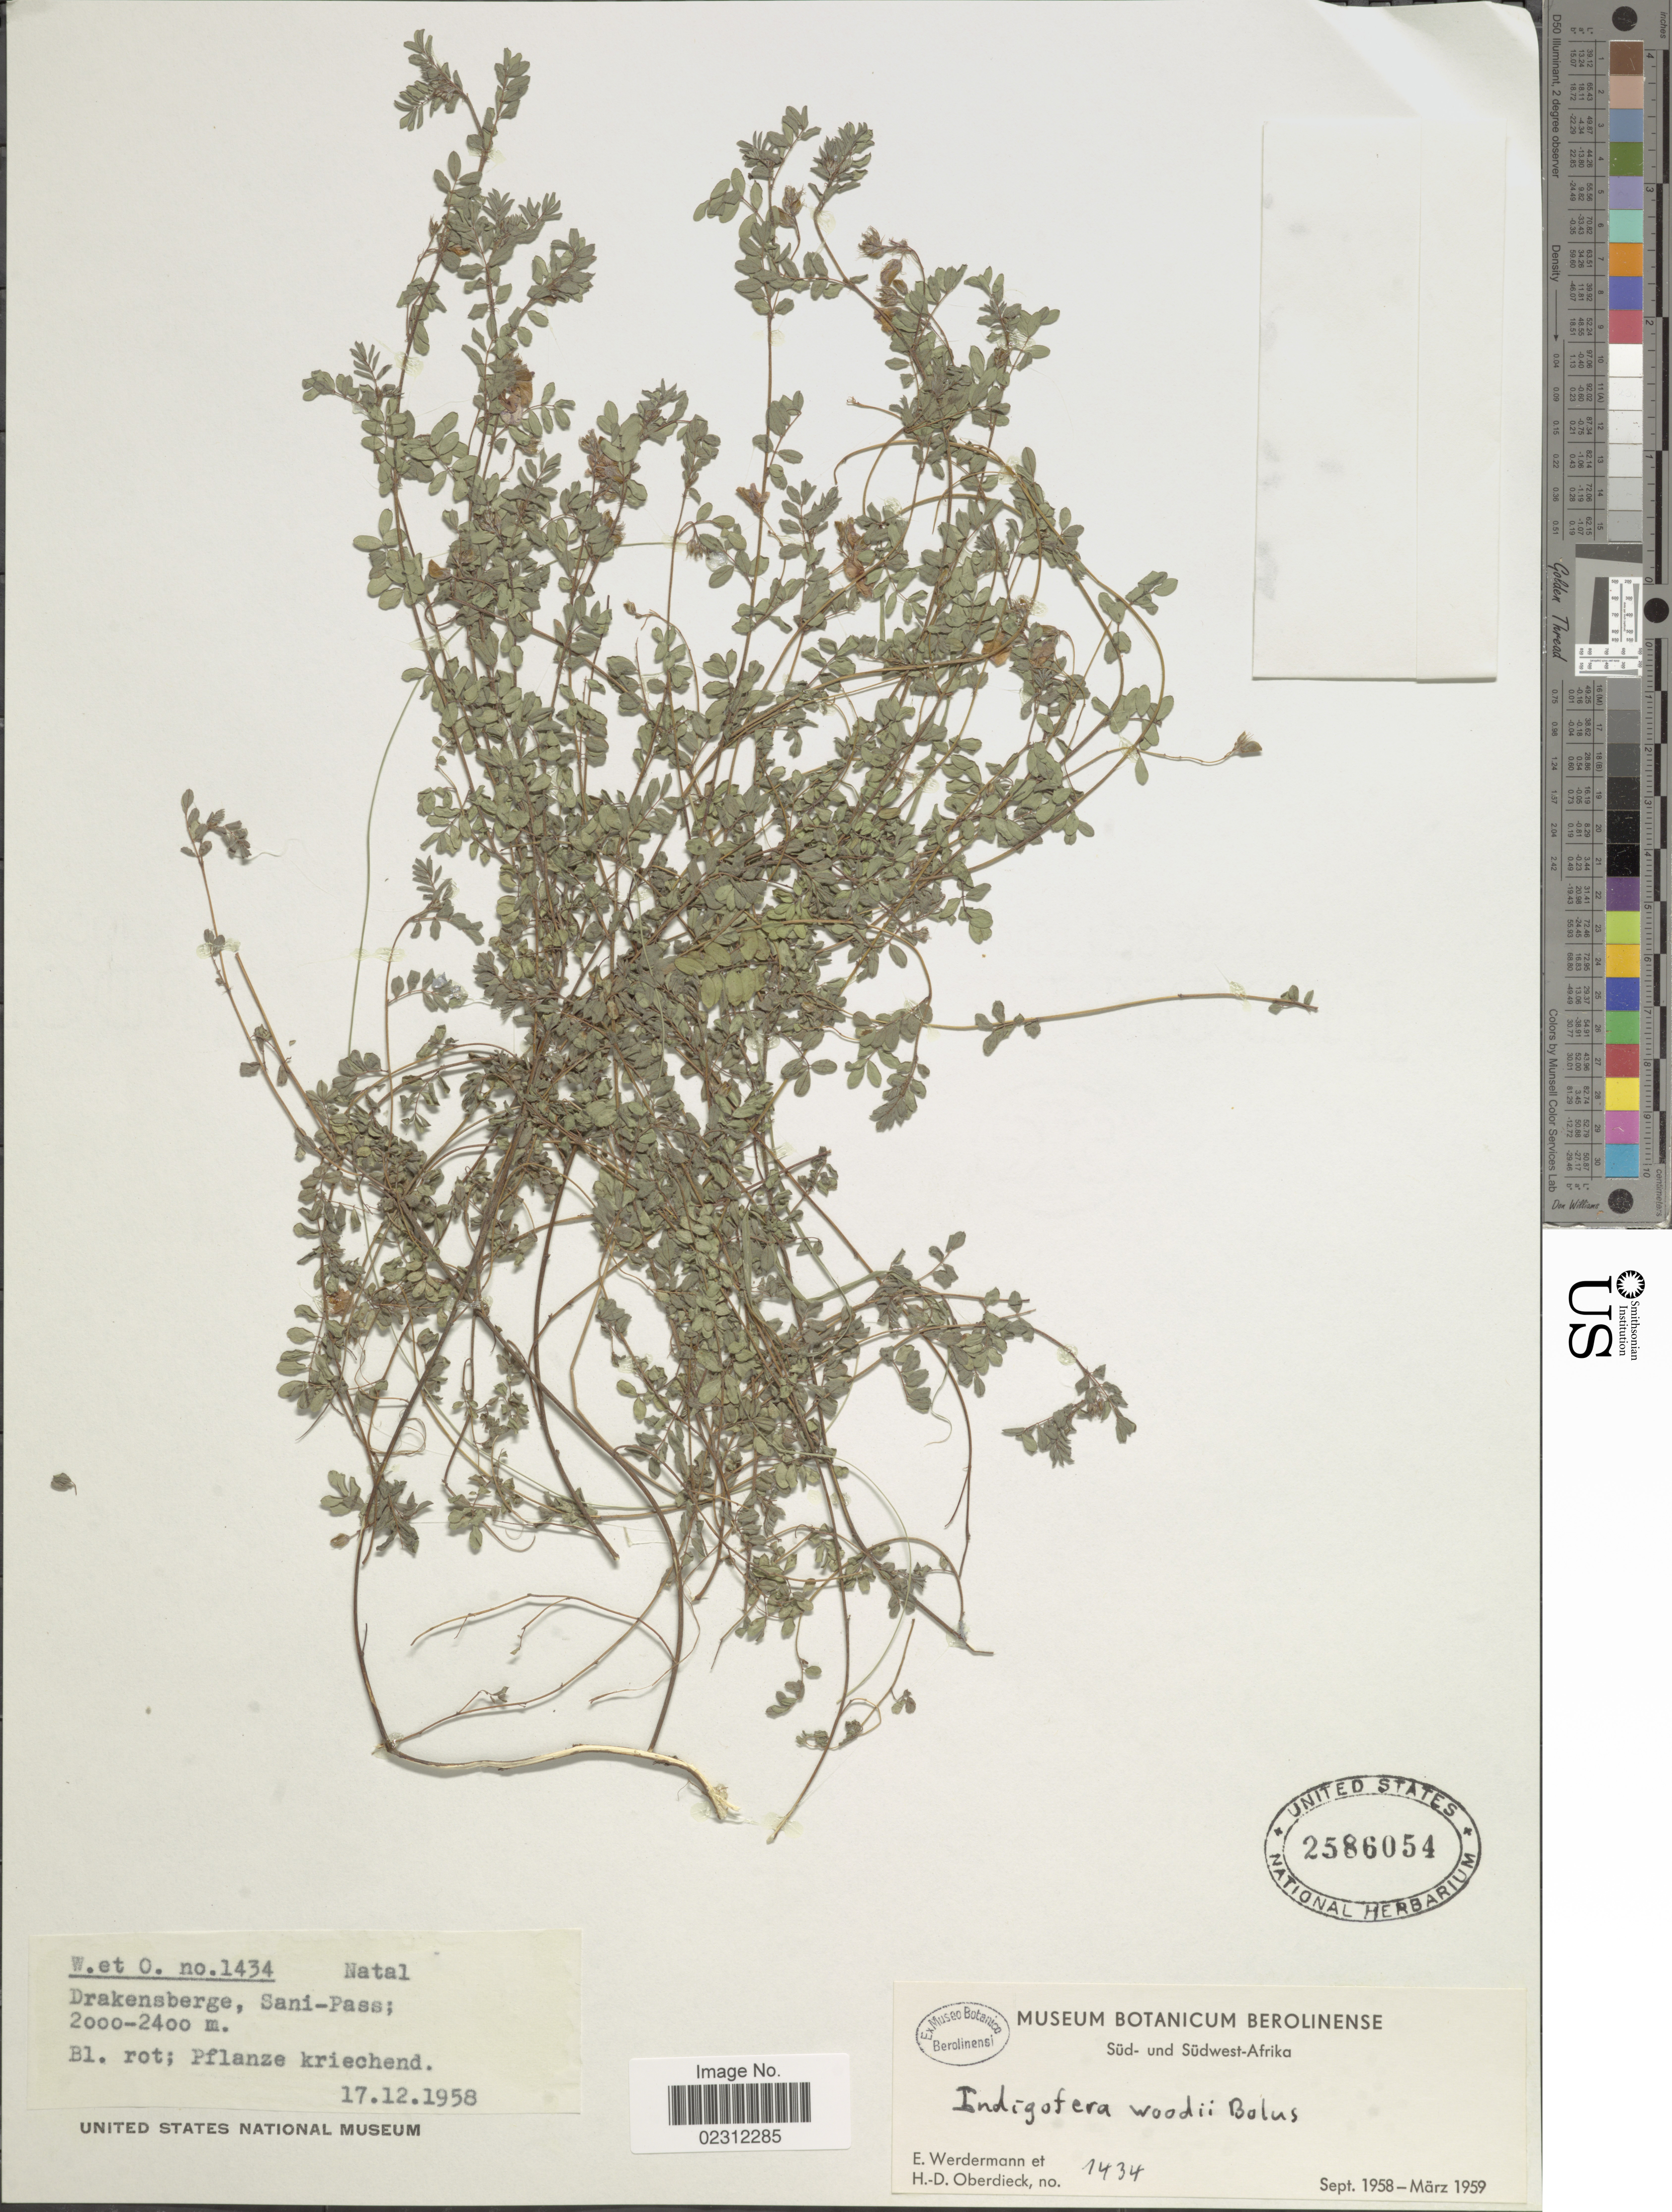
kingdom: Plantae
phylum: Tracheophyta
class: Magnoliopsida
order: Fabales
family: Fabaceae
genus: Indigofera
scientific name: Indigofera woodii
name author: Bolus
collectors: E. Werdermann & H. Oberdieck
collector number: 1434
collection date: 1958-12-17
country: South Africa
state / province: KwaZulu-Natal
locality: Drakensberge, Sani - Pass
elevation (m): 2000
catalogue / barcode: US 25860